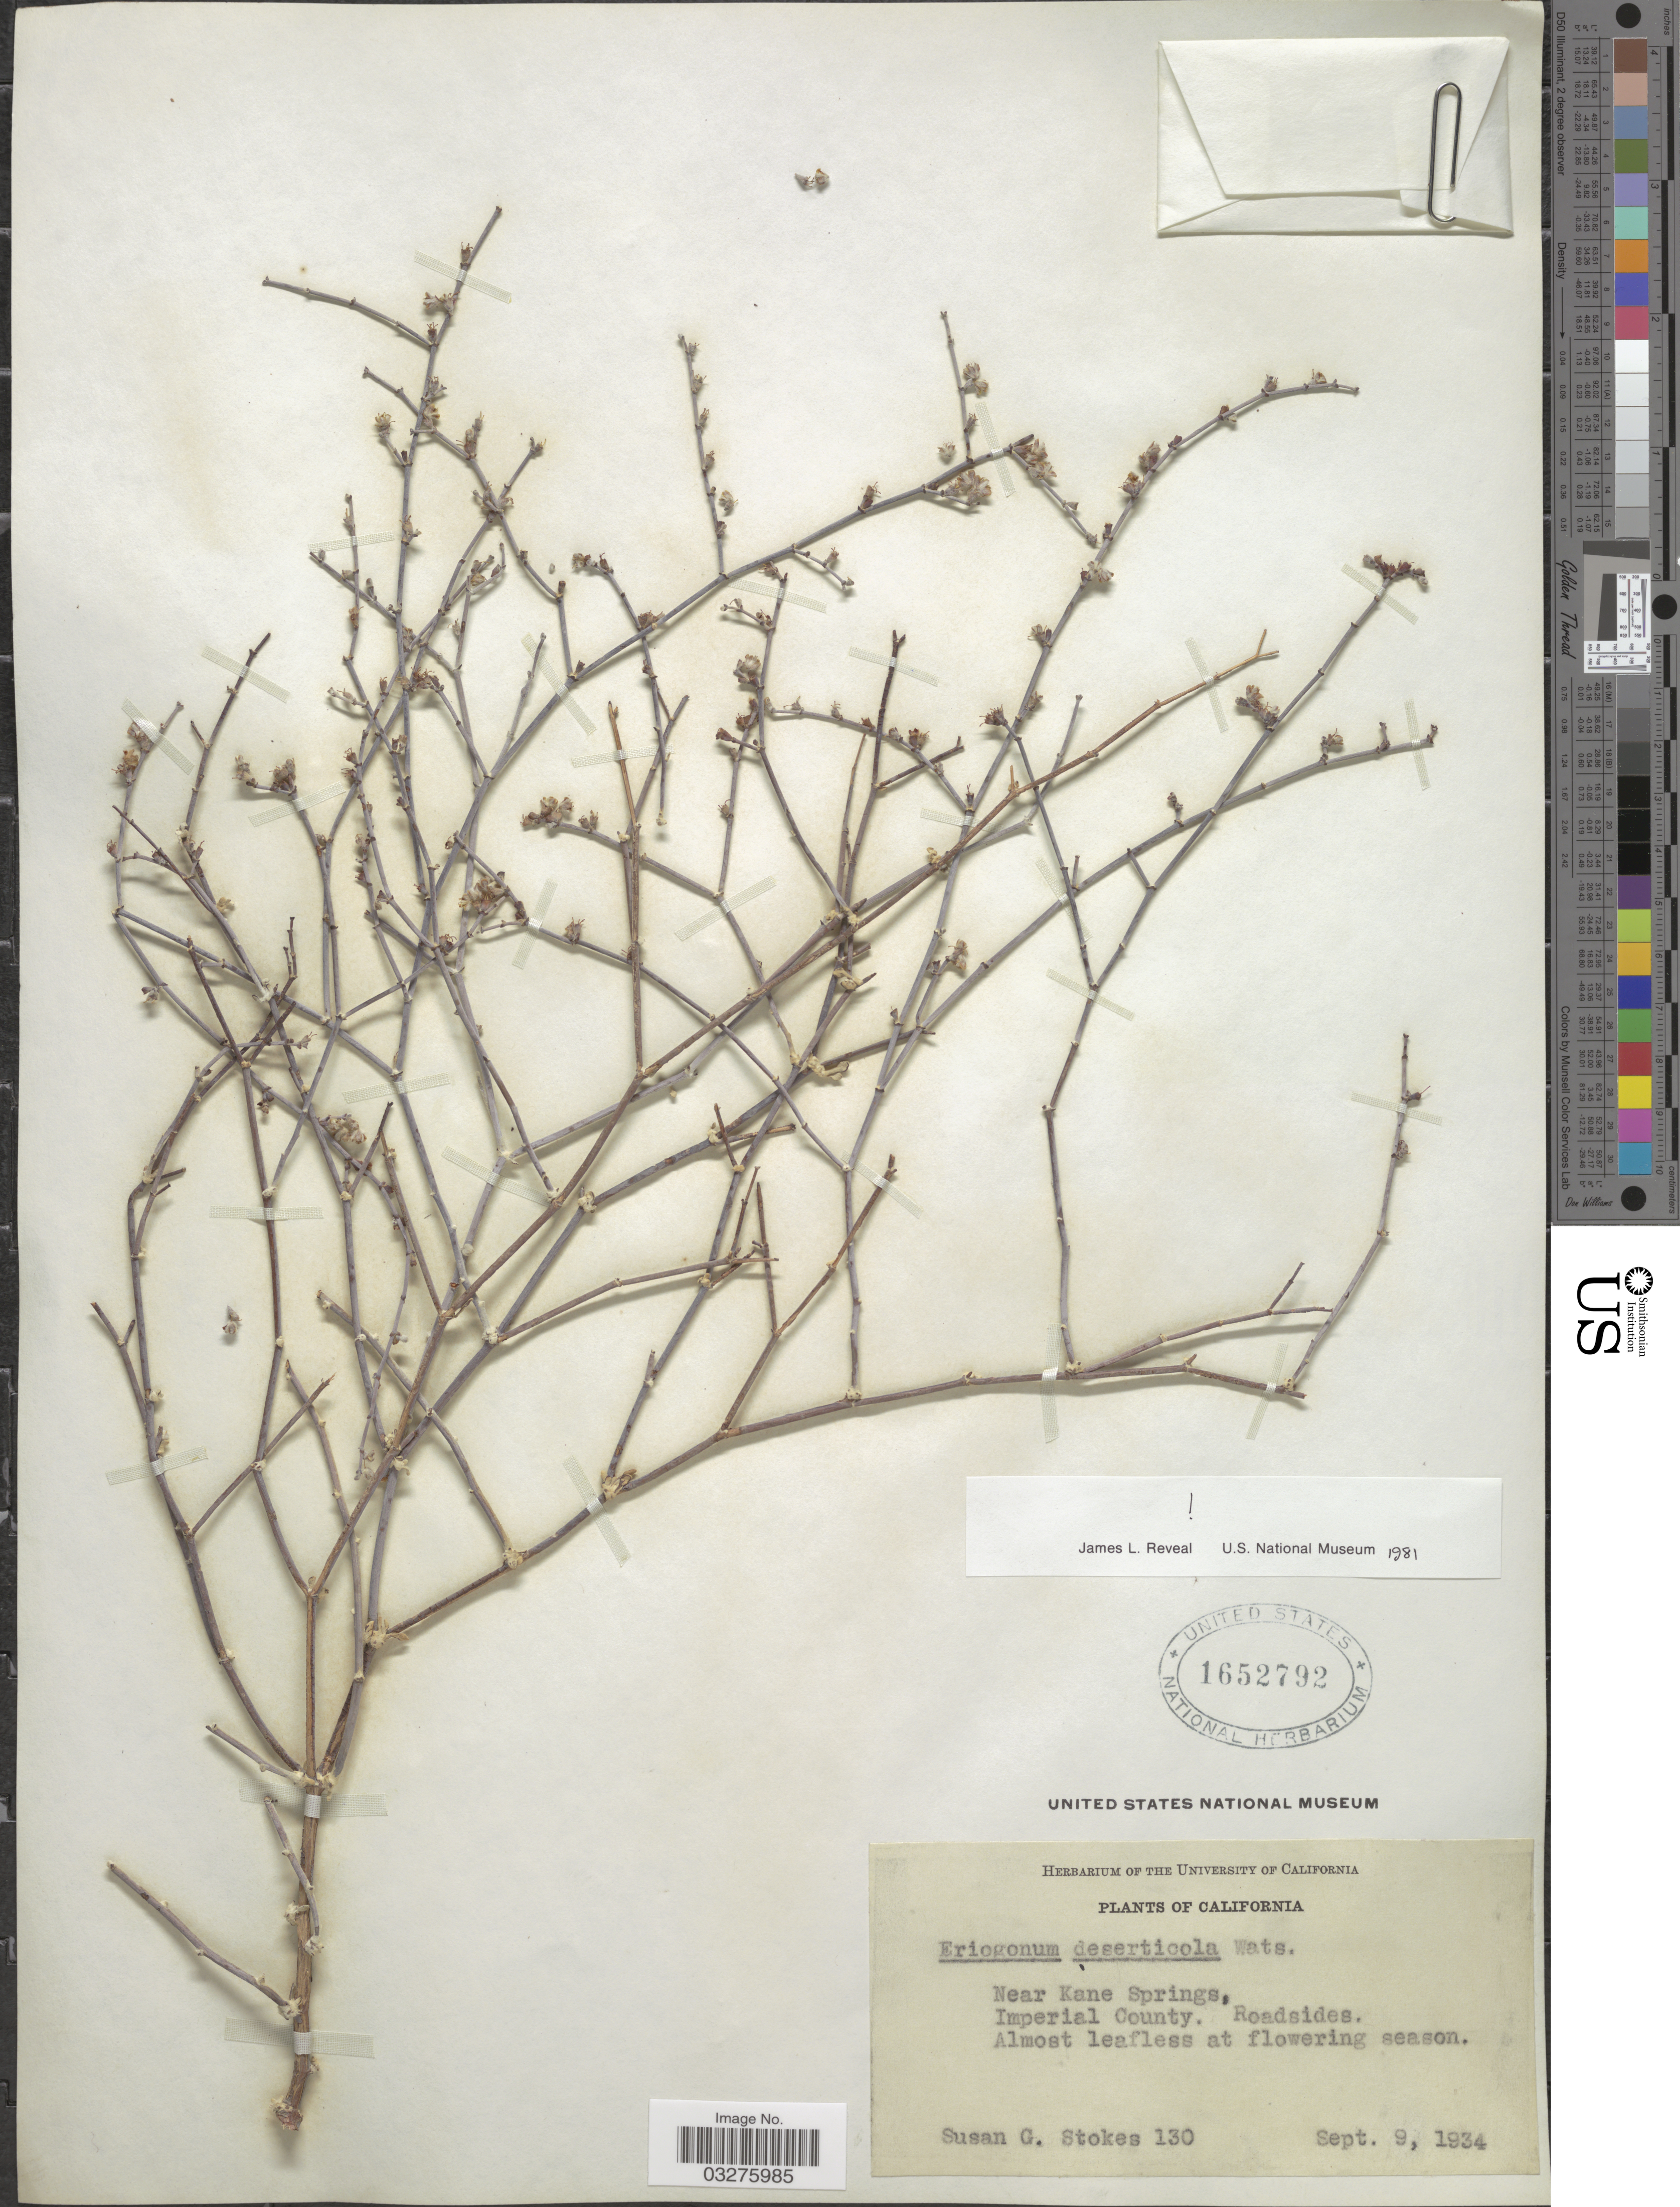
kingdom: Plantae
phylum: Tracheophyta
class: Magnoliopsida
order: Caryophyllales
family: Polygonaceae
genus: Eriogonum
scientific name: Eriogonum deserticola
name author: S. Watson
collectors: S. G. Stokes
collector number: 130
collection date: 1934-09-09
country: United States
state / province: California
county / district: Imperial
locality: Near Kane Springs, Imperial County.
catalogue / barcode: US 1652792